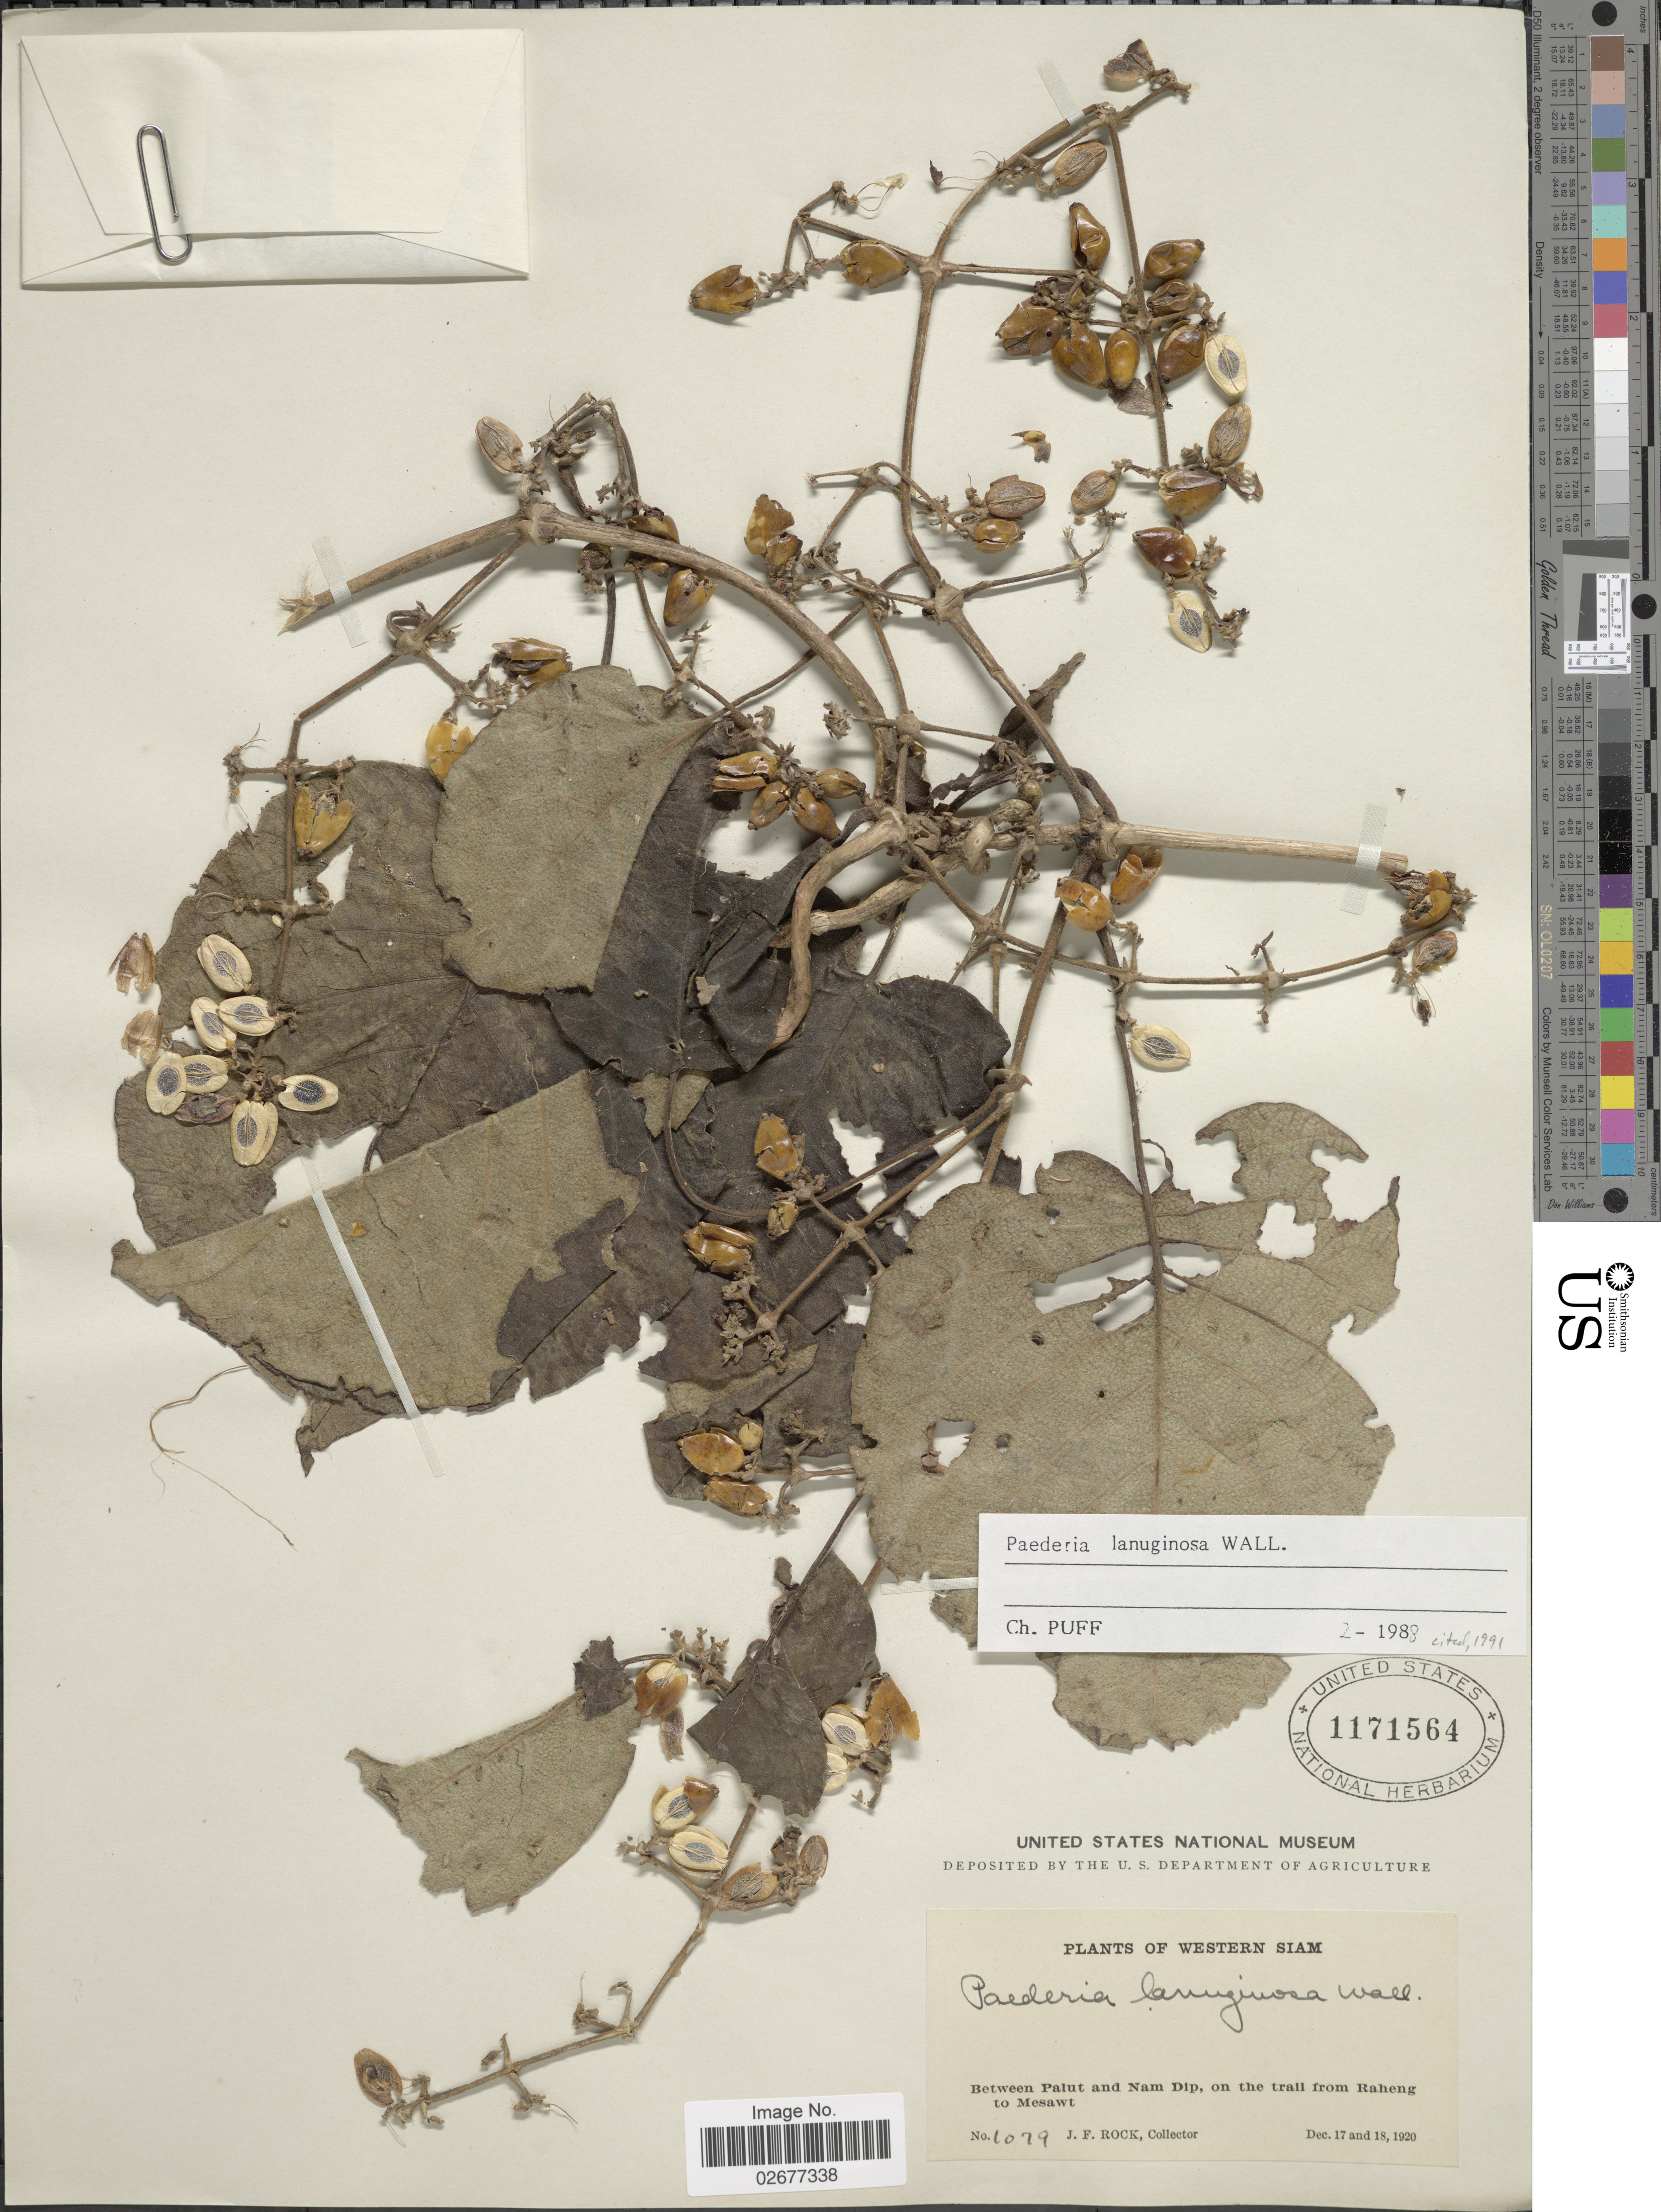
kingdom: Plantae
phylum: Tracheophyta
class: Magnoliopsida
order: Gentianales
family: Rubiaceae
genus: Paederia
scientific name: Paederia lanuginosa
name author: Wall.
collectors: J. F. Rock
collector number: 1079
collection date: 1920-12-17/1920-12-18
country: Thailand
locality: Western Siam, Between Palut and Nam Dip, on the trail from Raheng to Mesawit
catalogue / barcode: US 1171564